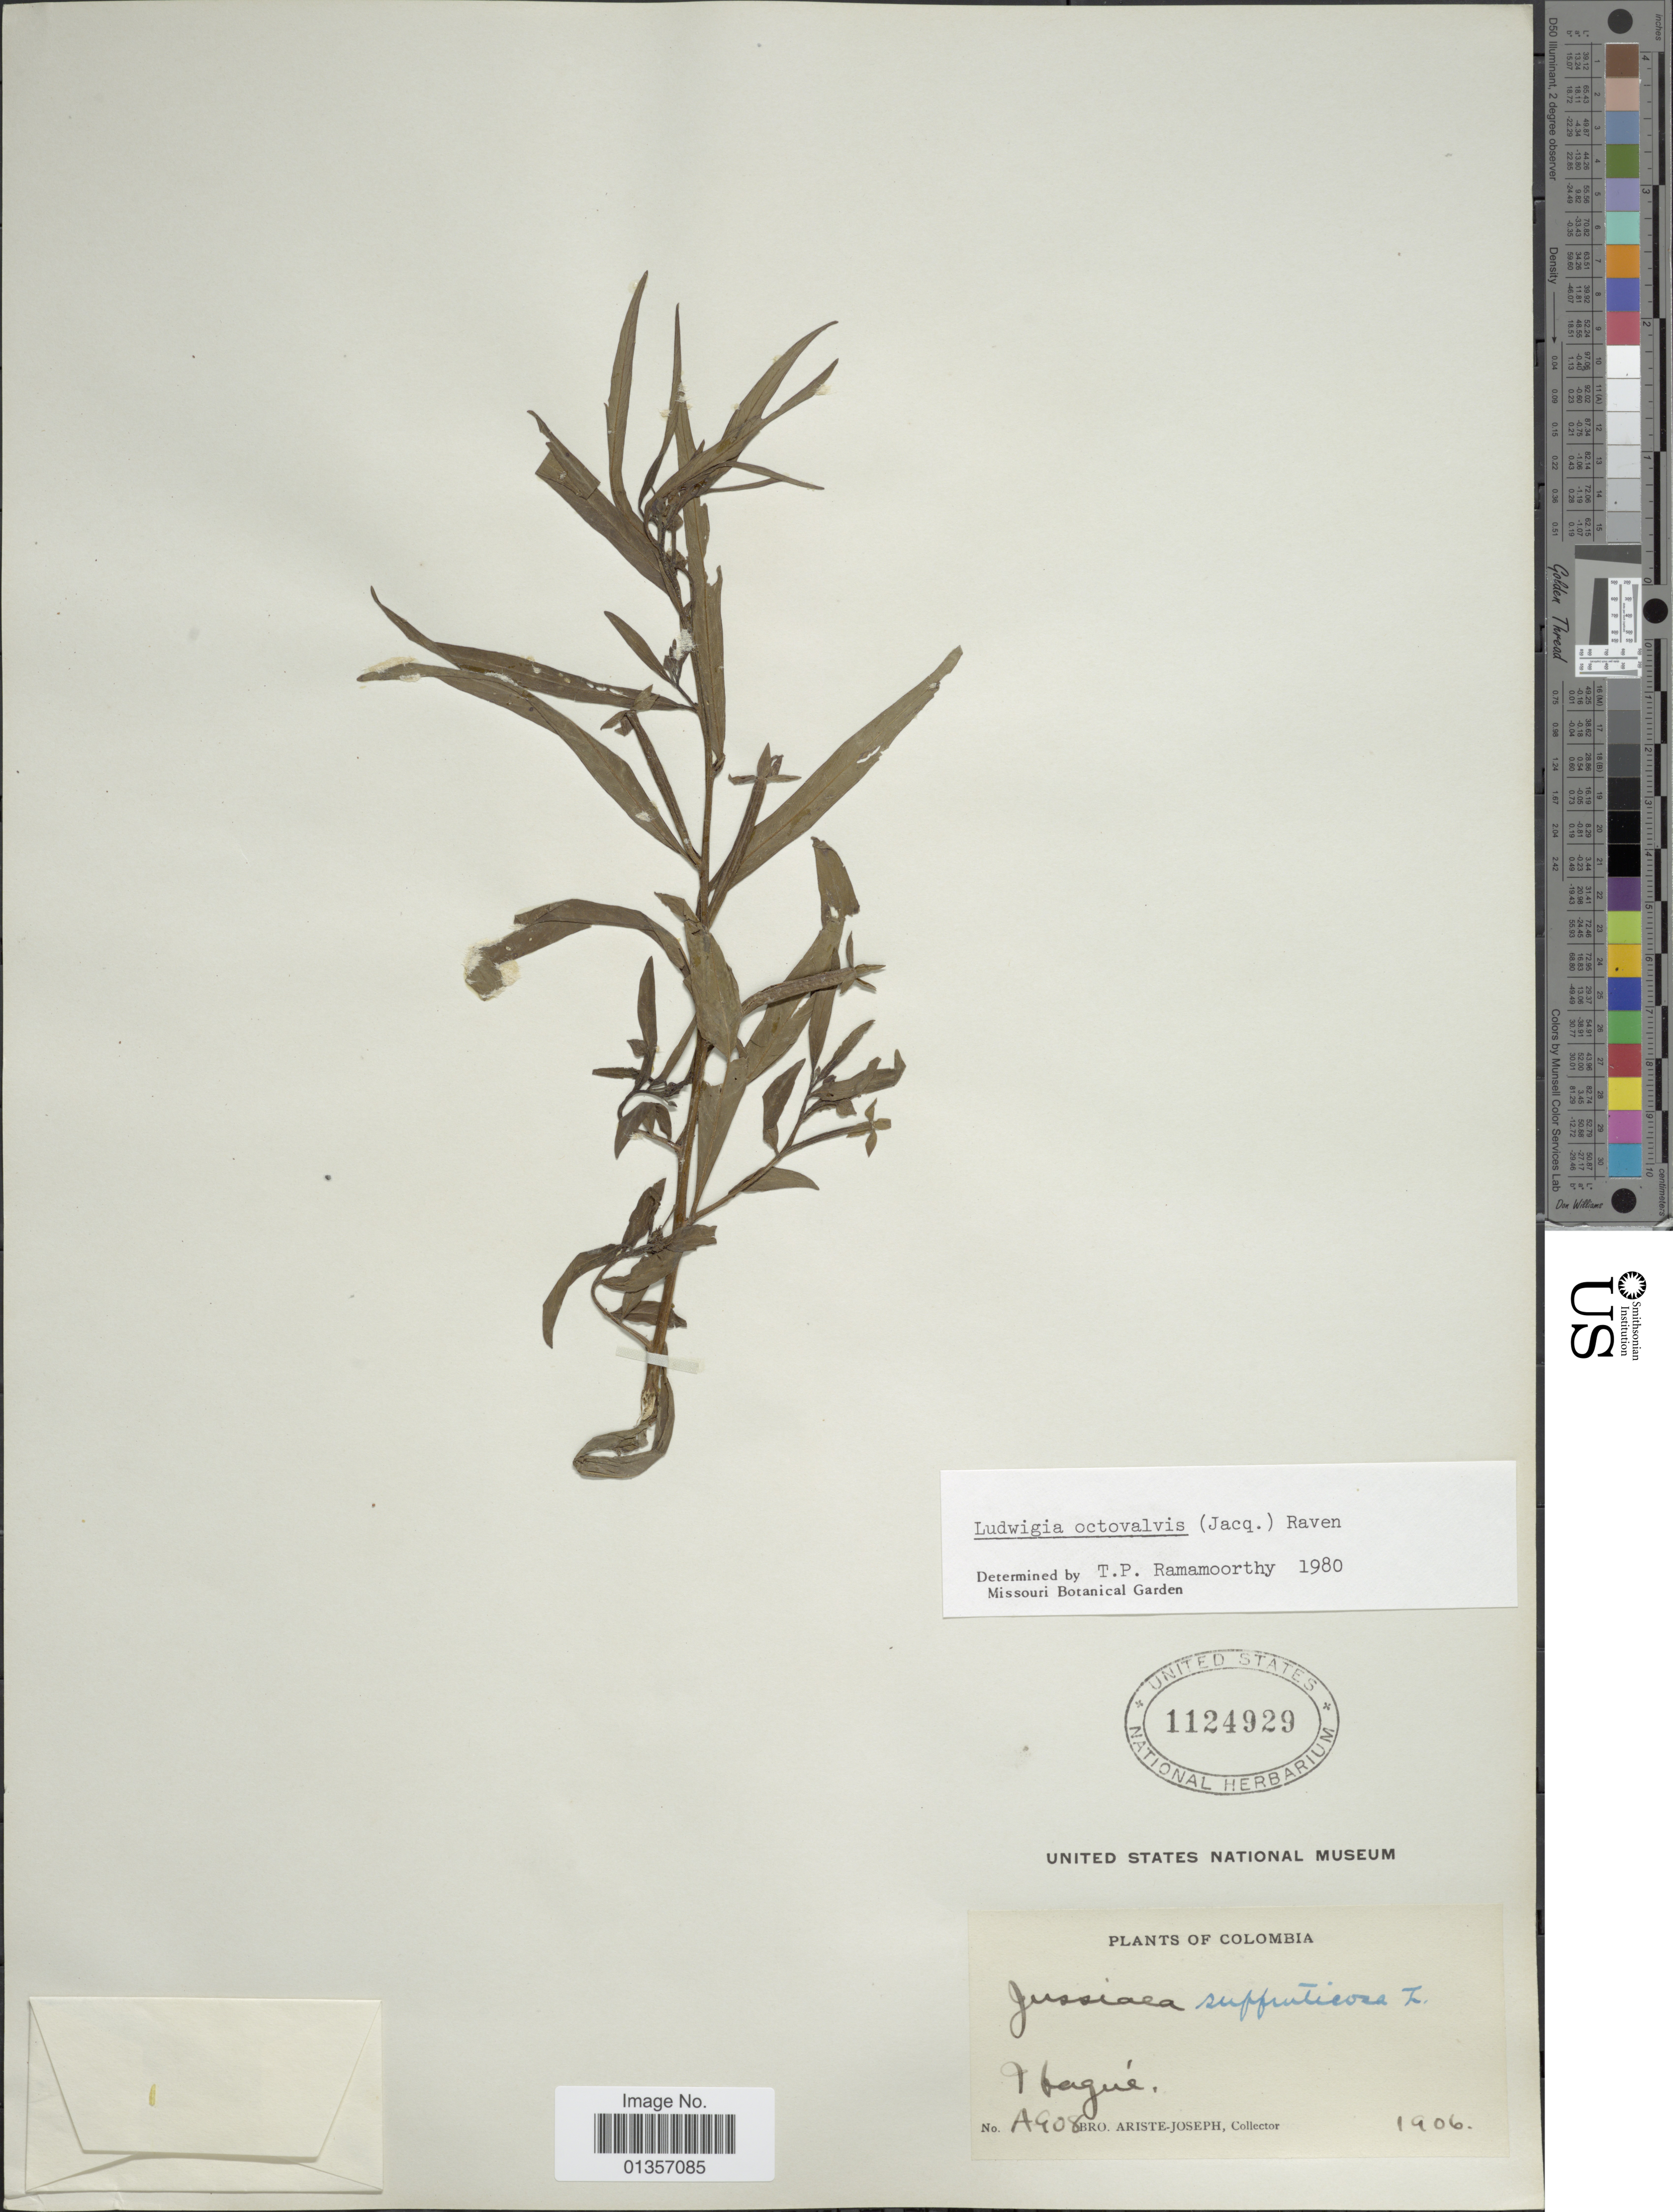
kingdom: Plantae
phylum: Tracheophyta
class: Magnoliopsida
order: Myrtales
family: Onagraceae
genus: Ludwigia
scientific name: Ludwigia octovalvis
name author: (Jacq.) P.H. Raven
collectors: Bro. Ariste-Joseph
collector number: A908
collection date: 1906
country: Colombia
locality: Ibagué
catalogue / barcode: US 1124929